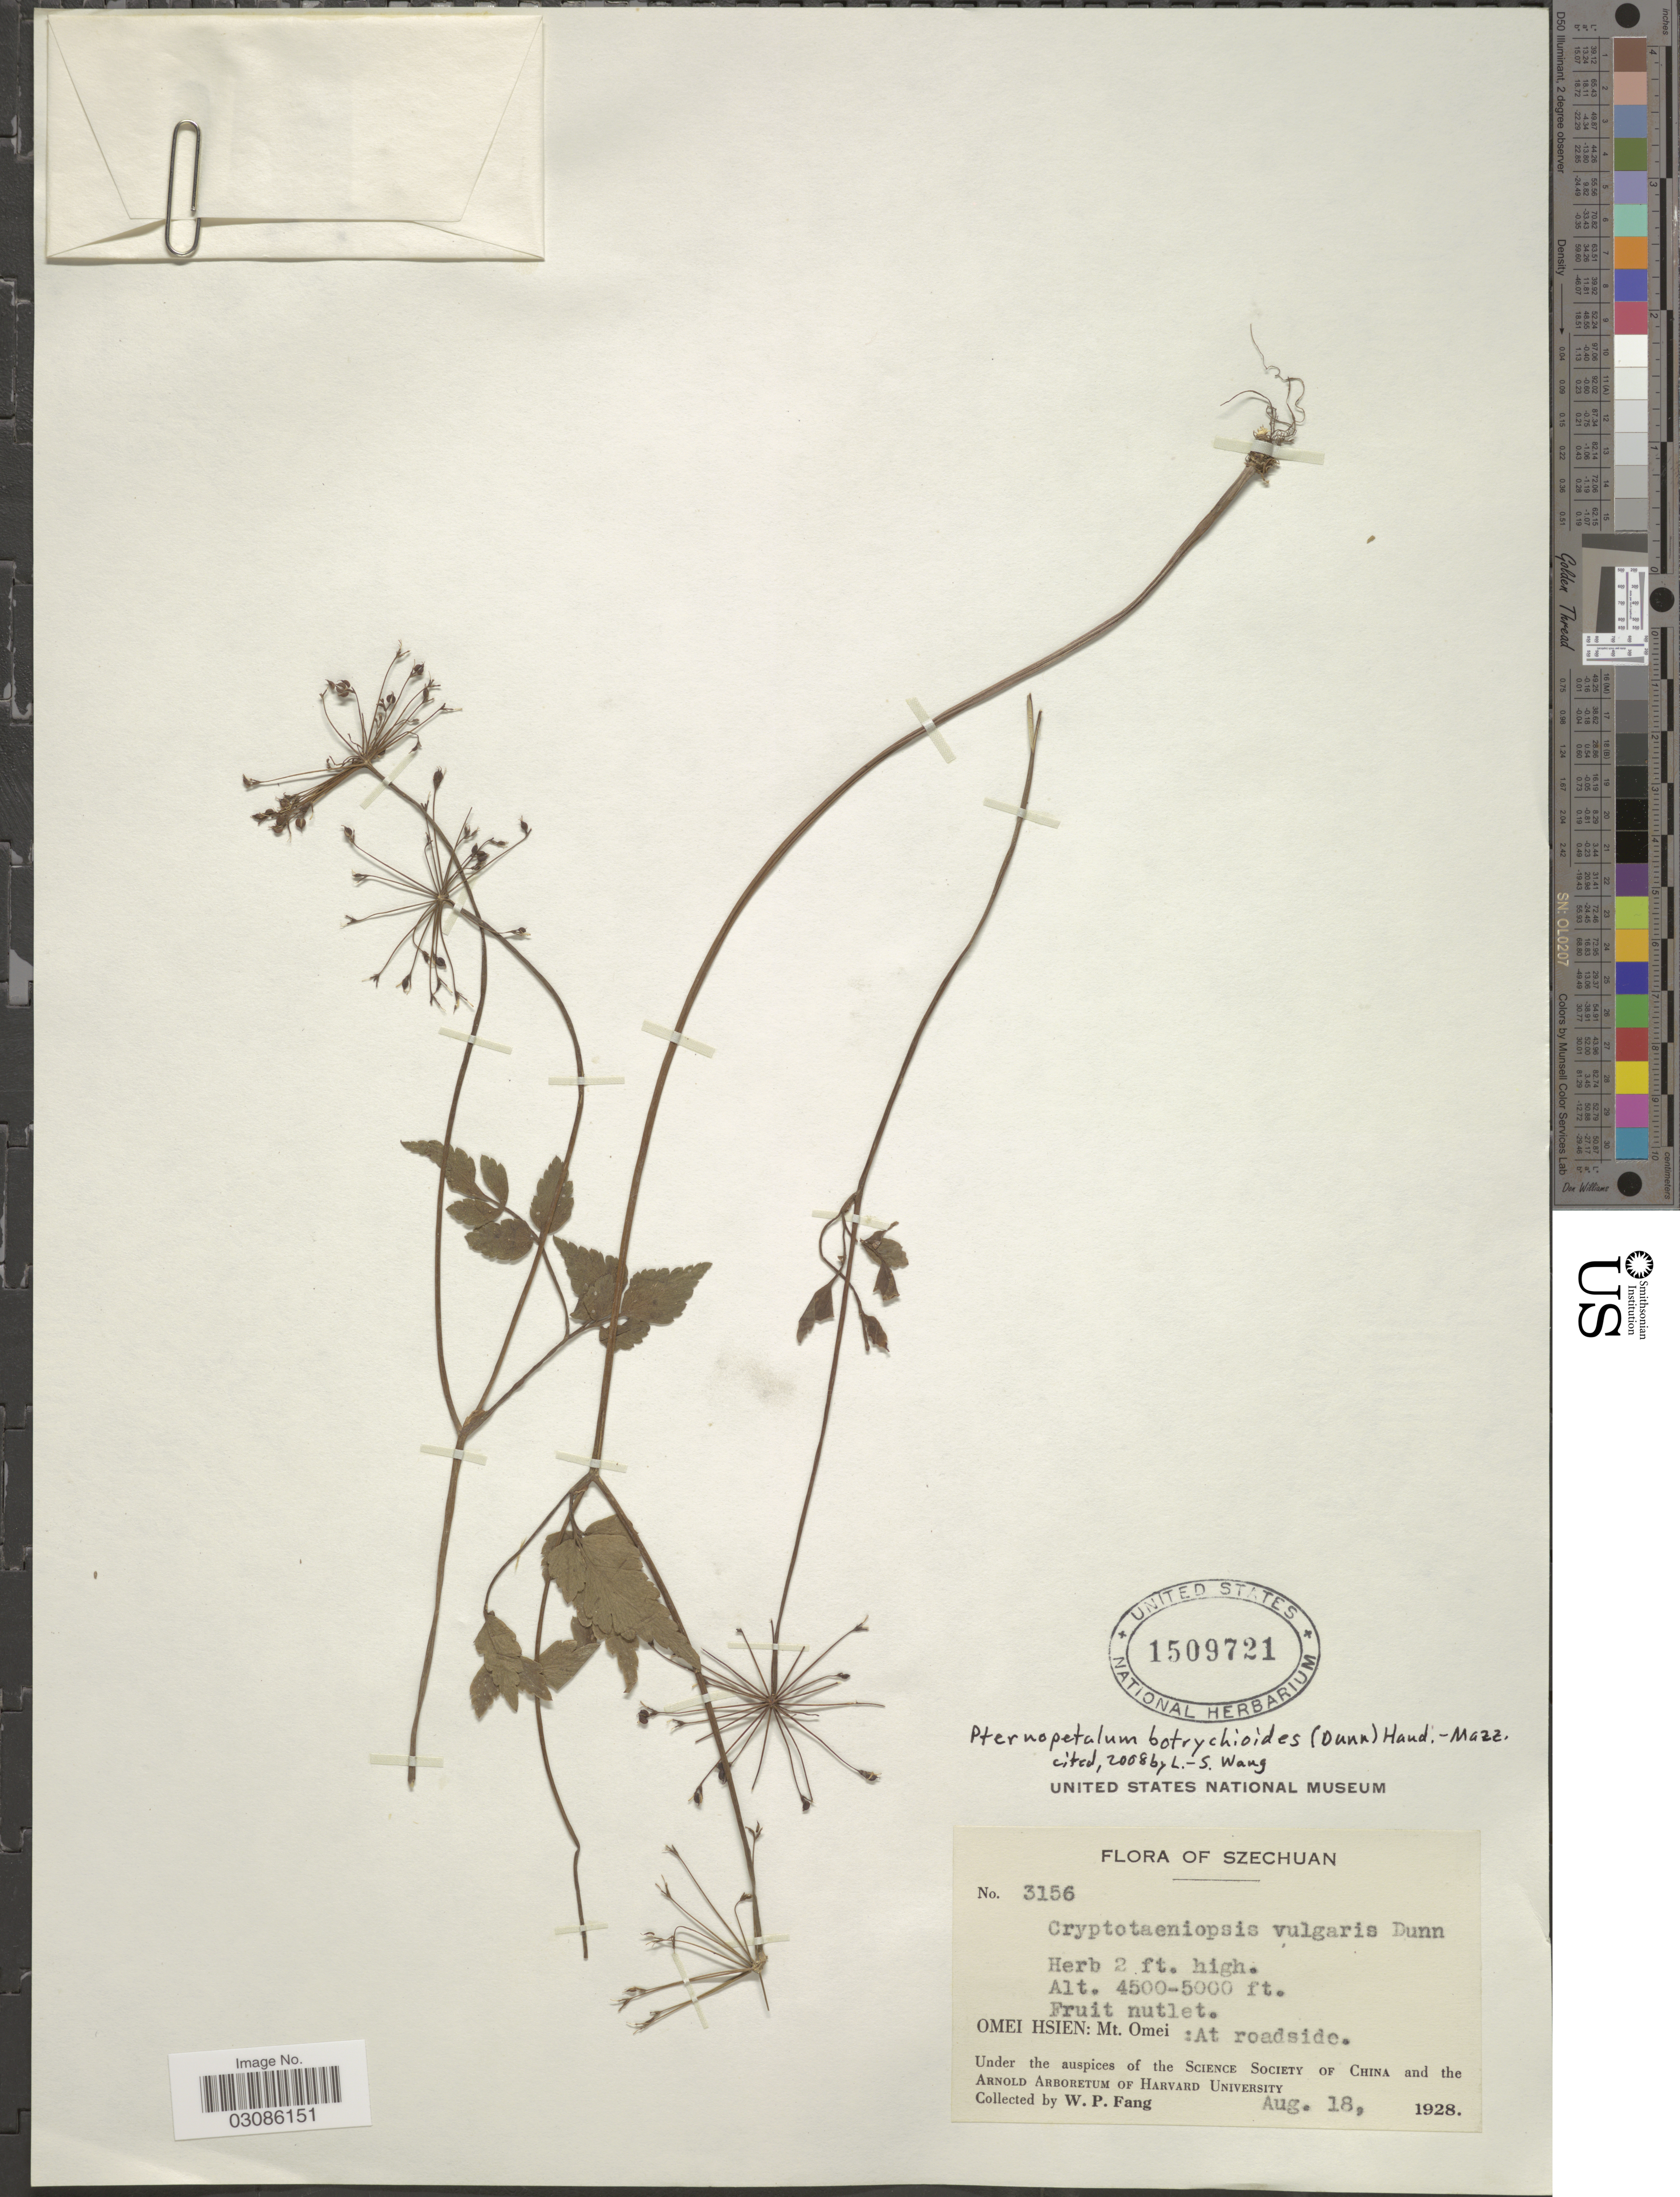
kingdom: Plantae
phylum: Tracheophyta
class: Magnoliopsida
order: Apiales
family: Apiaceae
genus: Pternopetalum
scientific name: Pternopetalum botrychioides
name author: (Dunn) Hand.-Mazz.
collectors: W. P. Fang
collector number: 3156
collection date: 1928-08-18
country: China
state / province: Sichuan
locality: Szechuan, Omei Hsien: Mt. Omei: At roadside.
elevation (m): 1372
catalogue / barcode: US 1509721